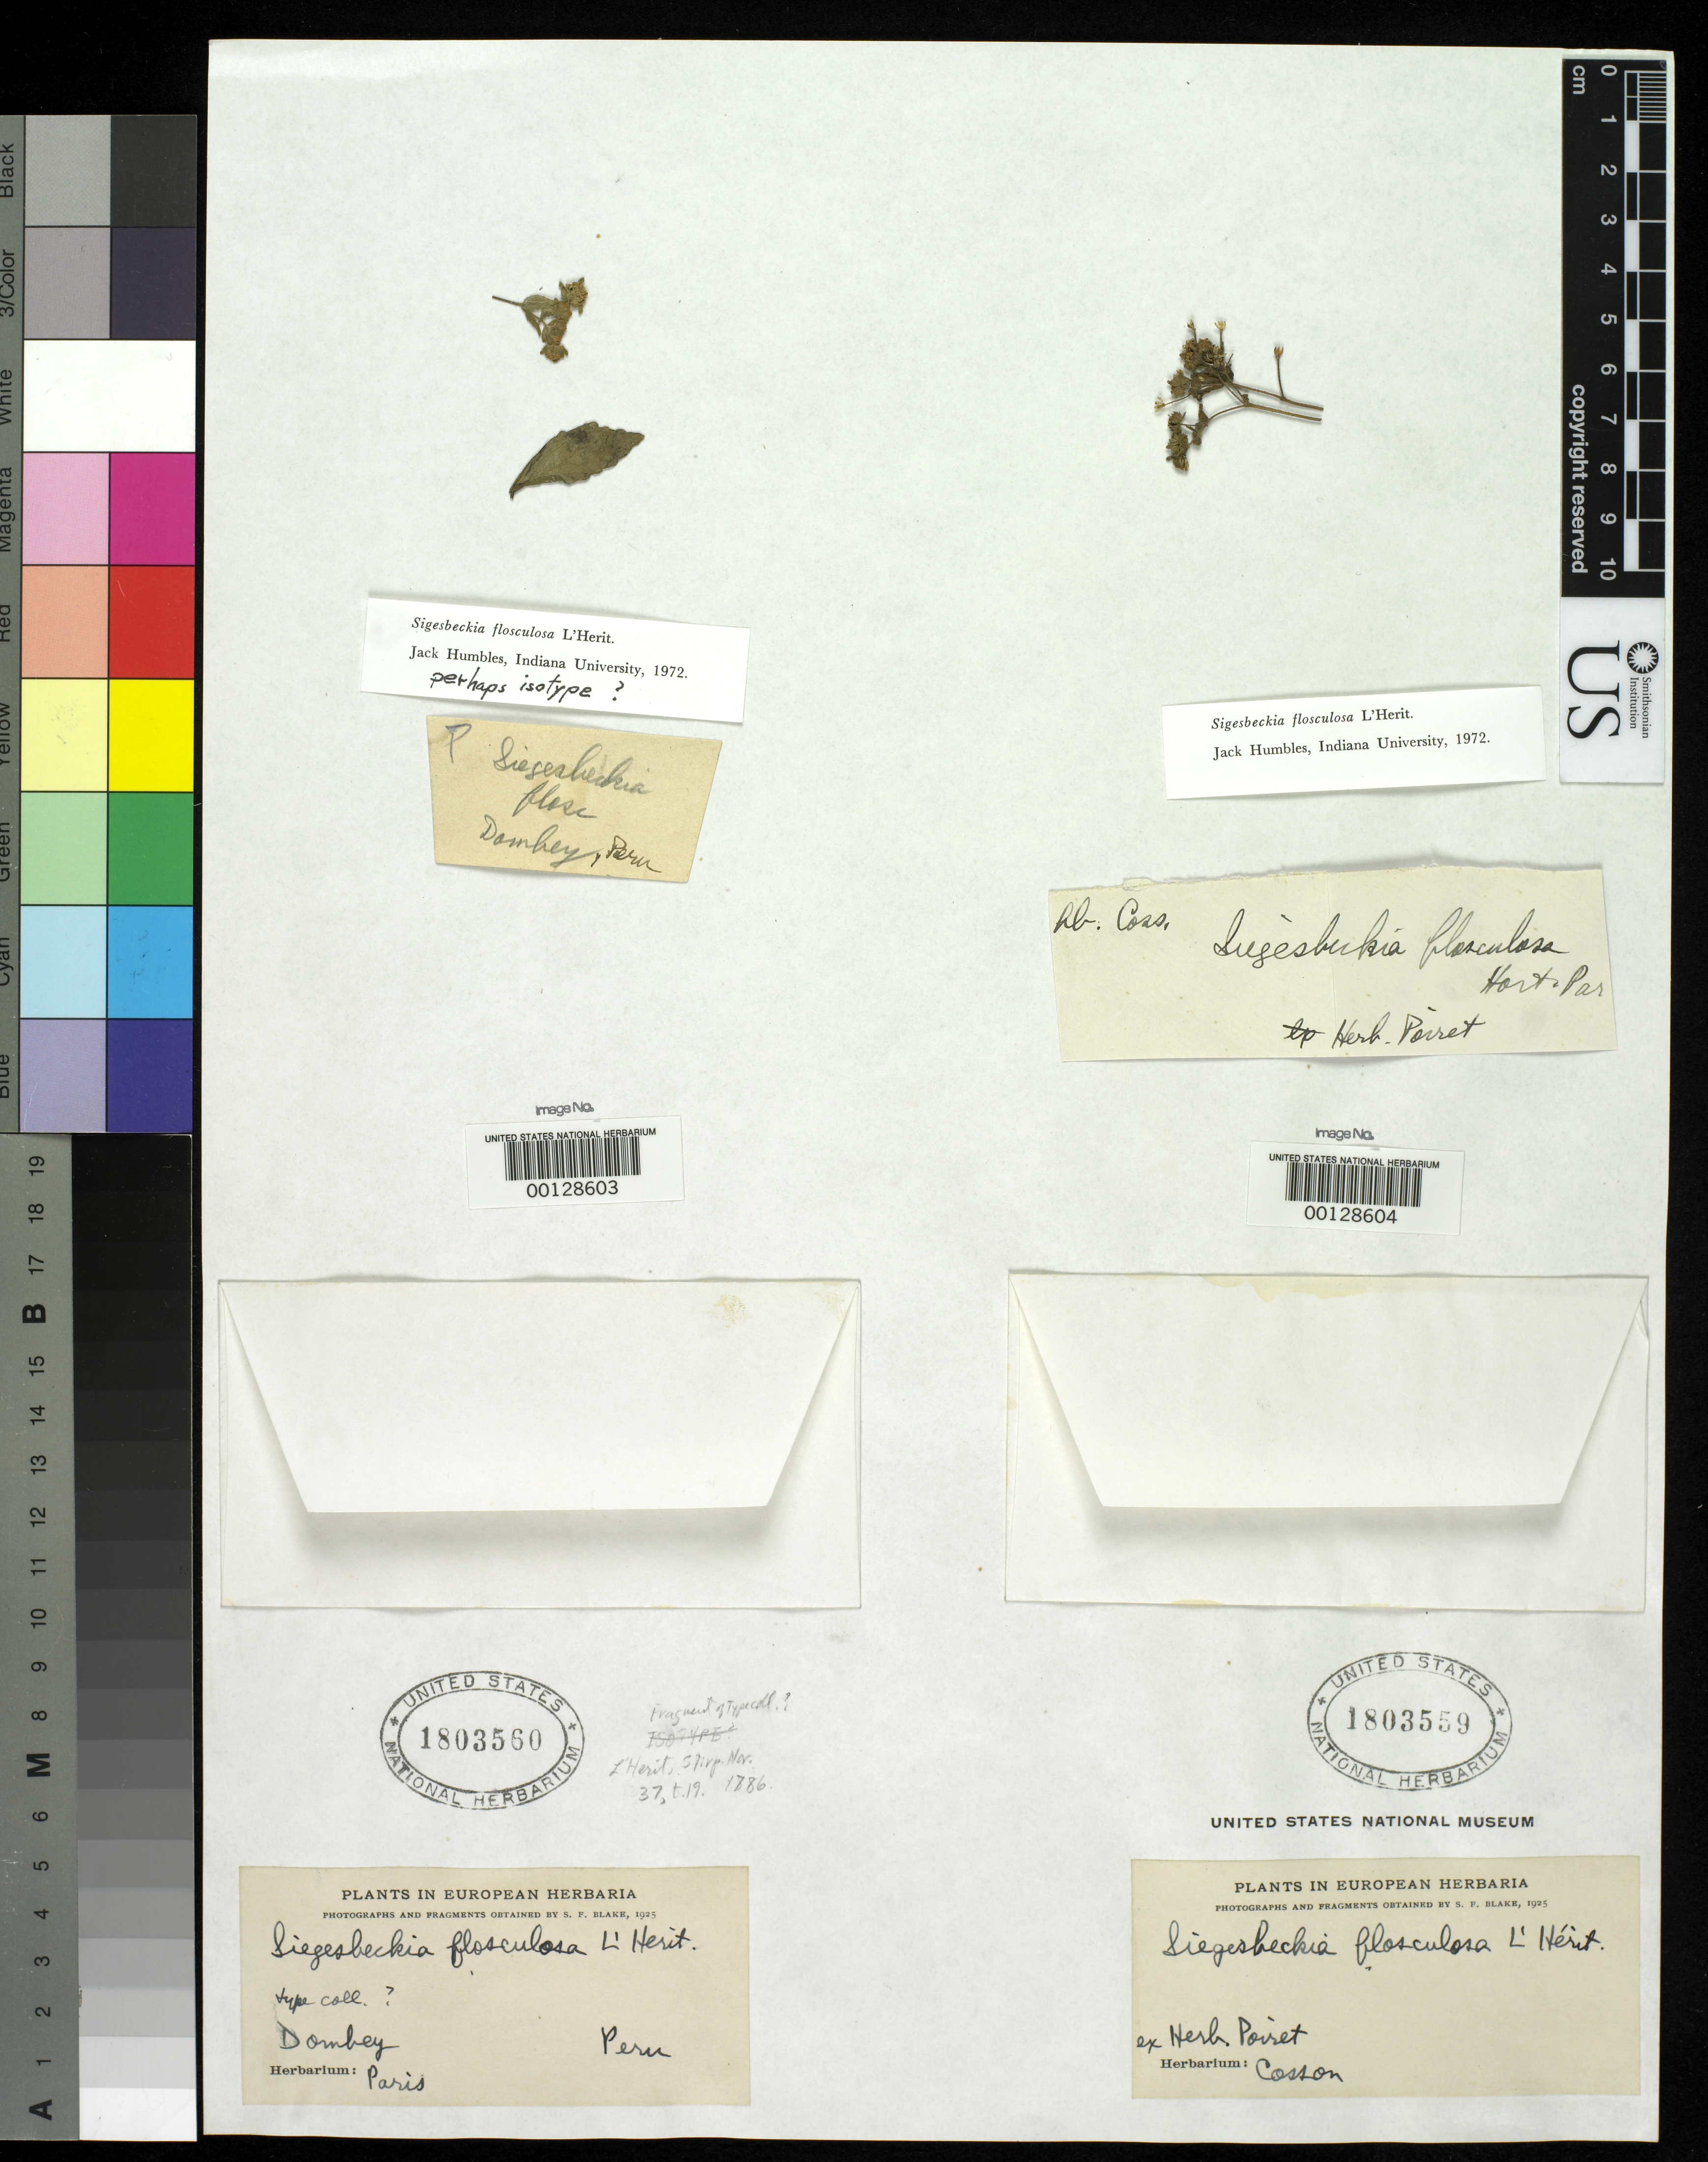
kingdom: Plantae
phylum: Tracheophyta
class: Magnoliopsida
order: Asterales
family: Asteraceae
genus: Sigesbeckia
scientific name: Sigesbeckia flosculosa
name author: L'Hér.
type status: Type Material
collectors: J. Dombey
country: Panama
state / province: Chiriquí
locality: Around San Felix.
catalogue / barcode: US 1803559